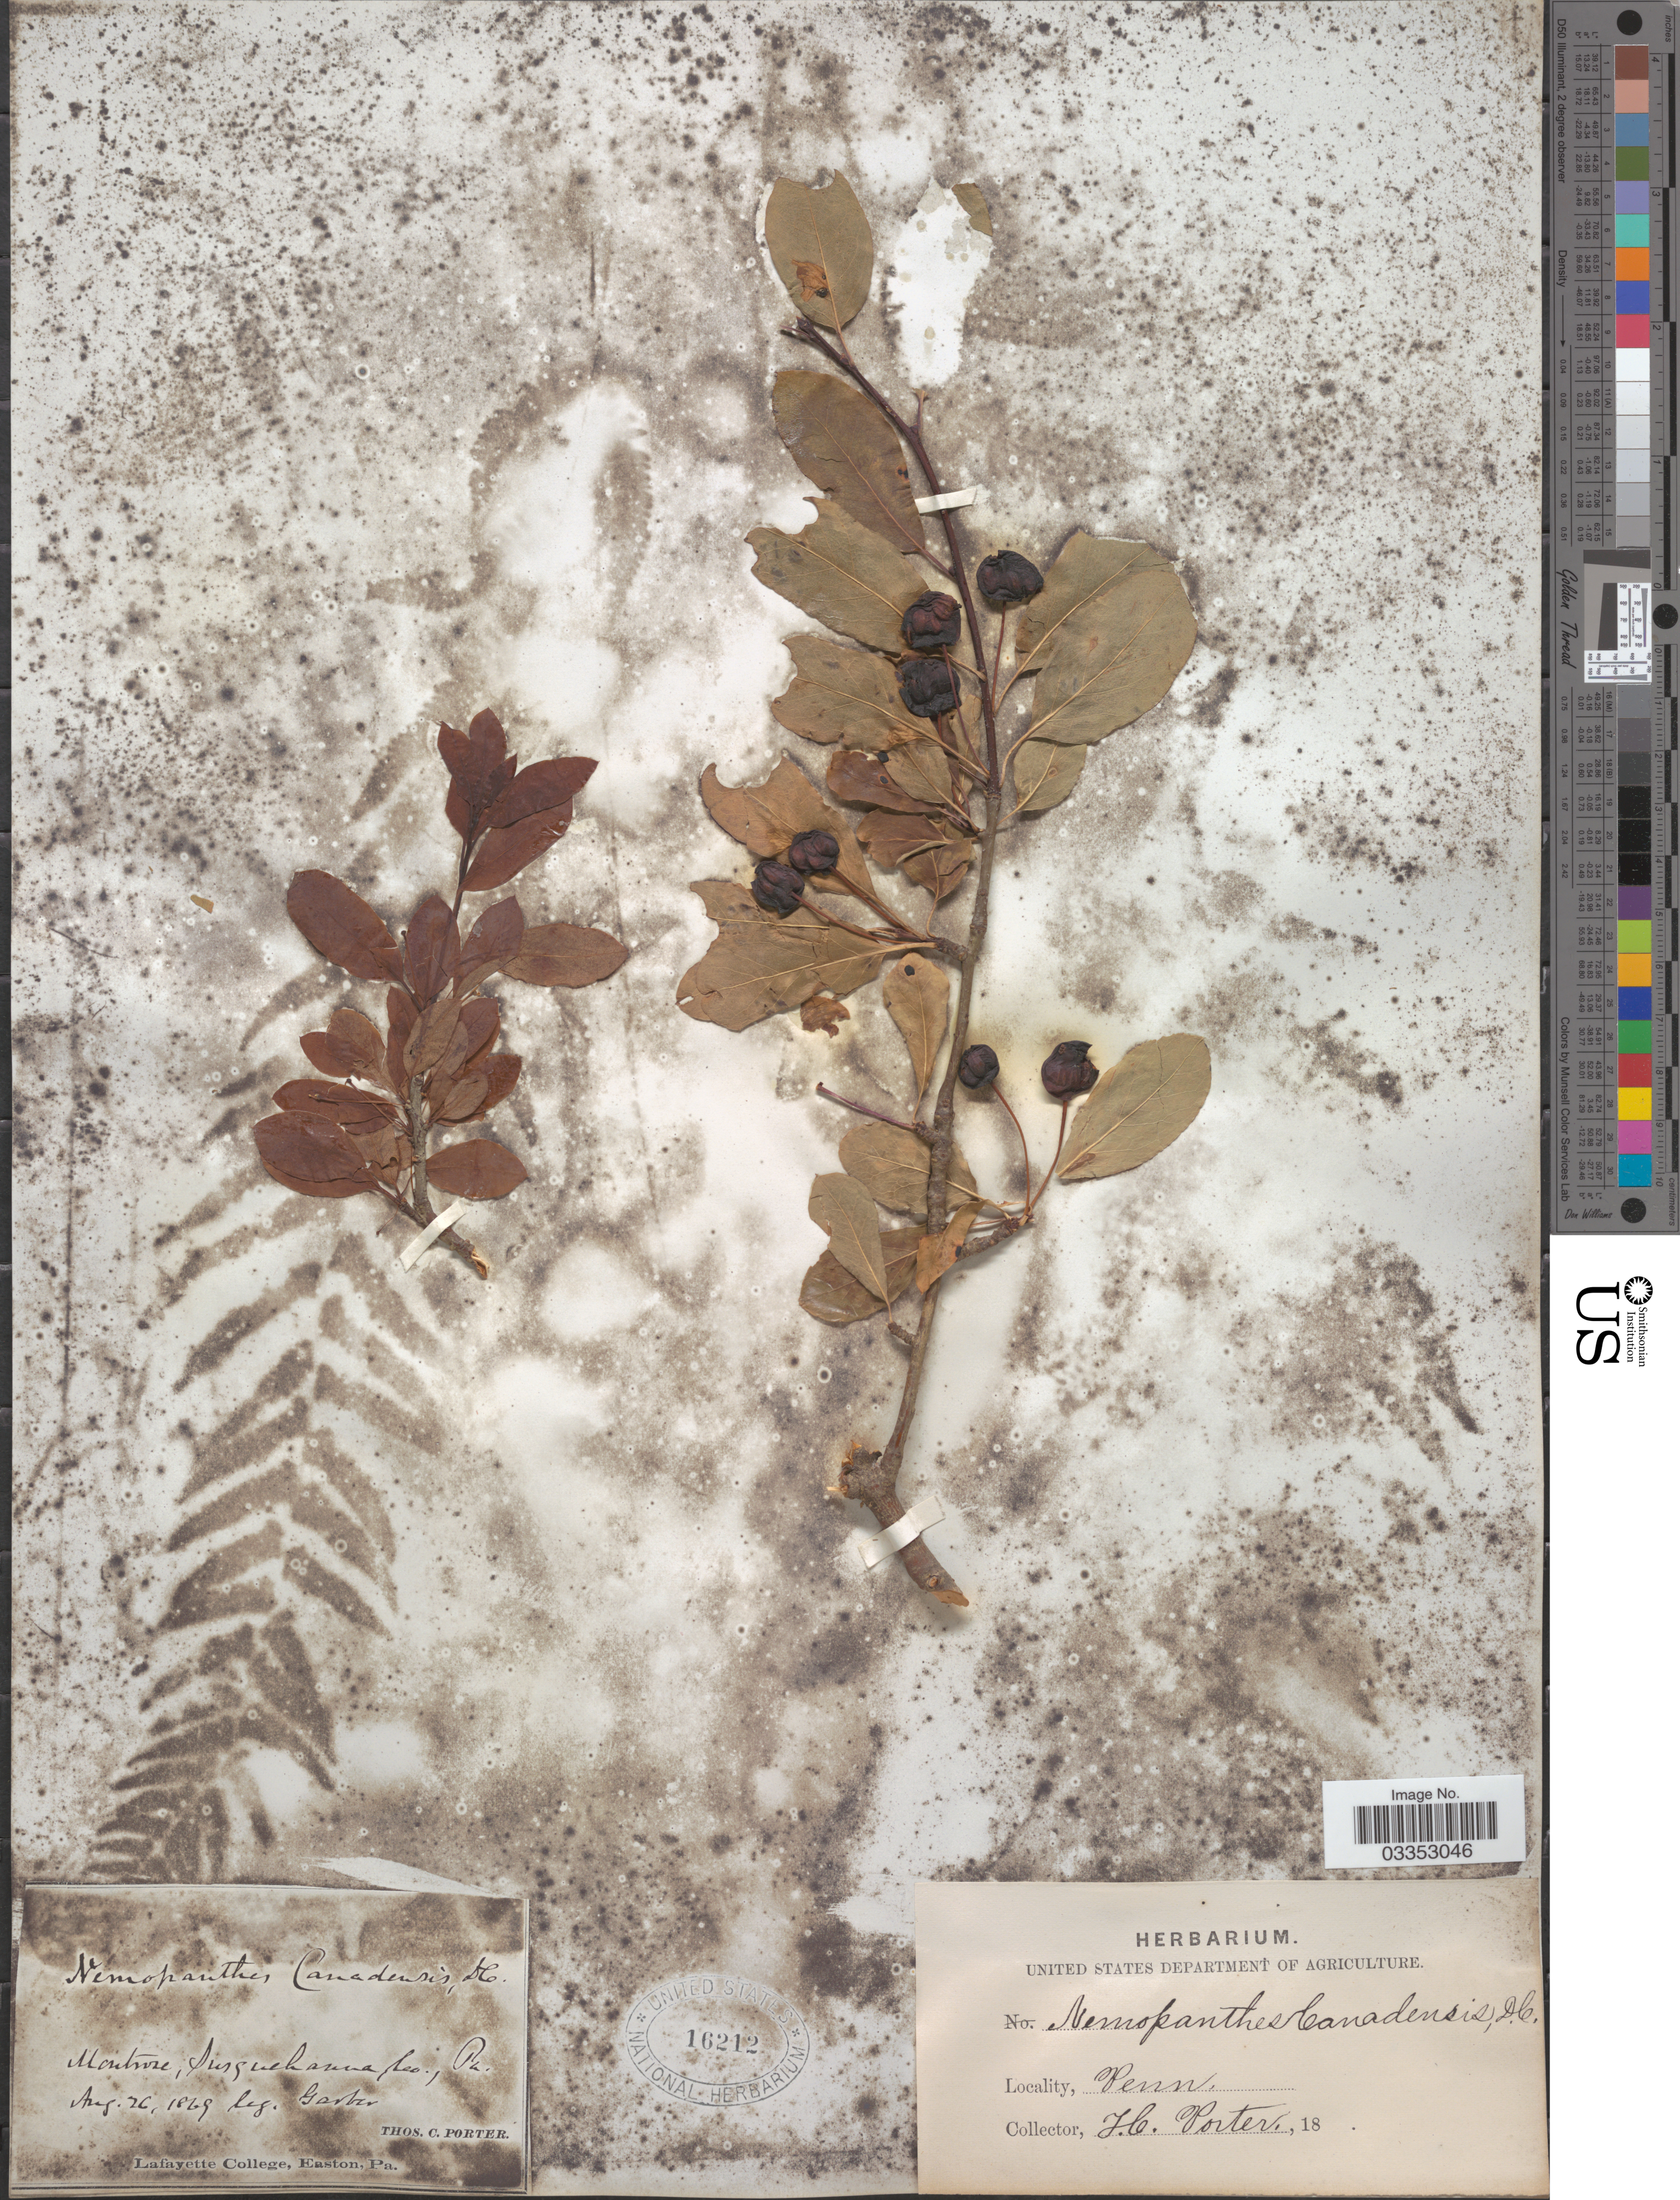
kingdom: Plantae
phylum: Tracheophyta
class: Magnoliopsida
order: Aquifoliales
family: Aquifoliaceae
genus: Nemopanthus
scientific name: Nemopanthus mucronatus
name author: (L.) Trel.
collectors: -- Garber & T. Porter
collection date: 1869-08-26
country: United States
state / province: Pennsylvania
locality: Maritime, Susquehanna Co.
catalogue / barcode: US 16212